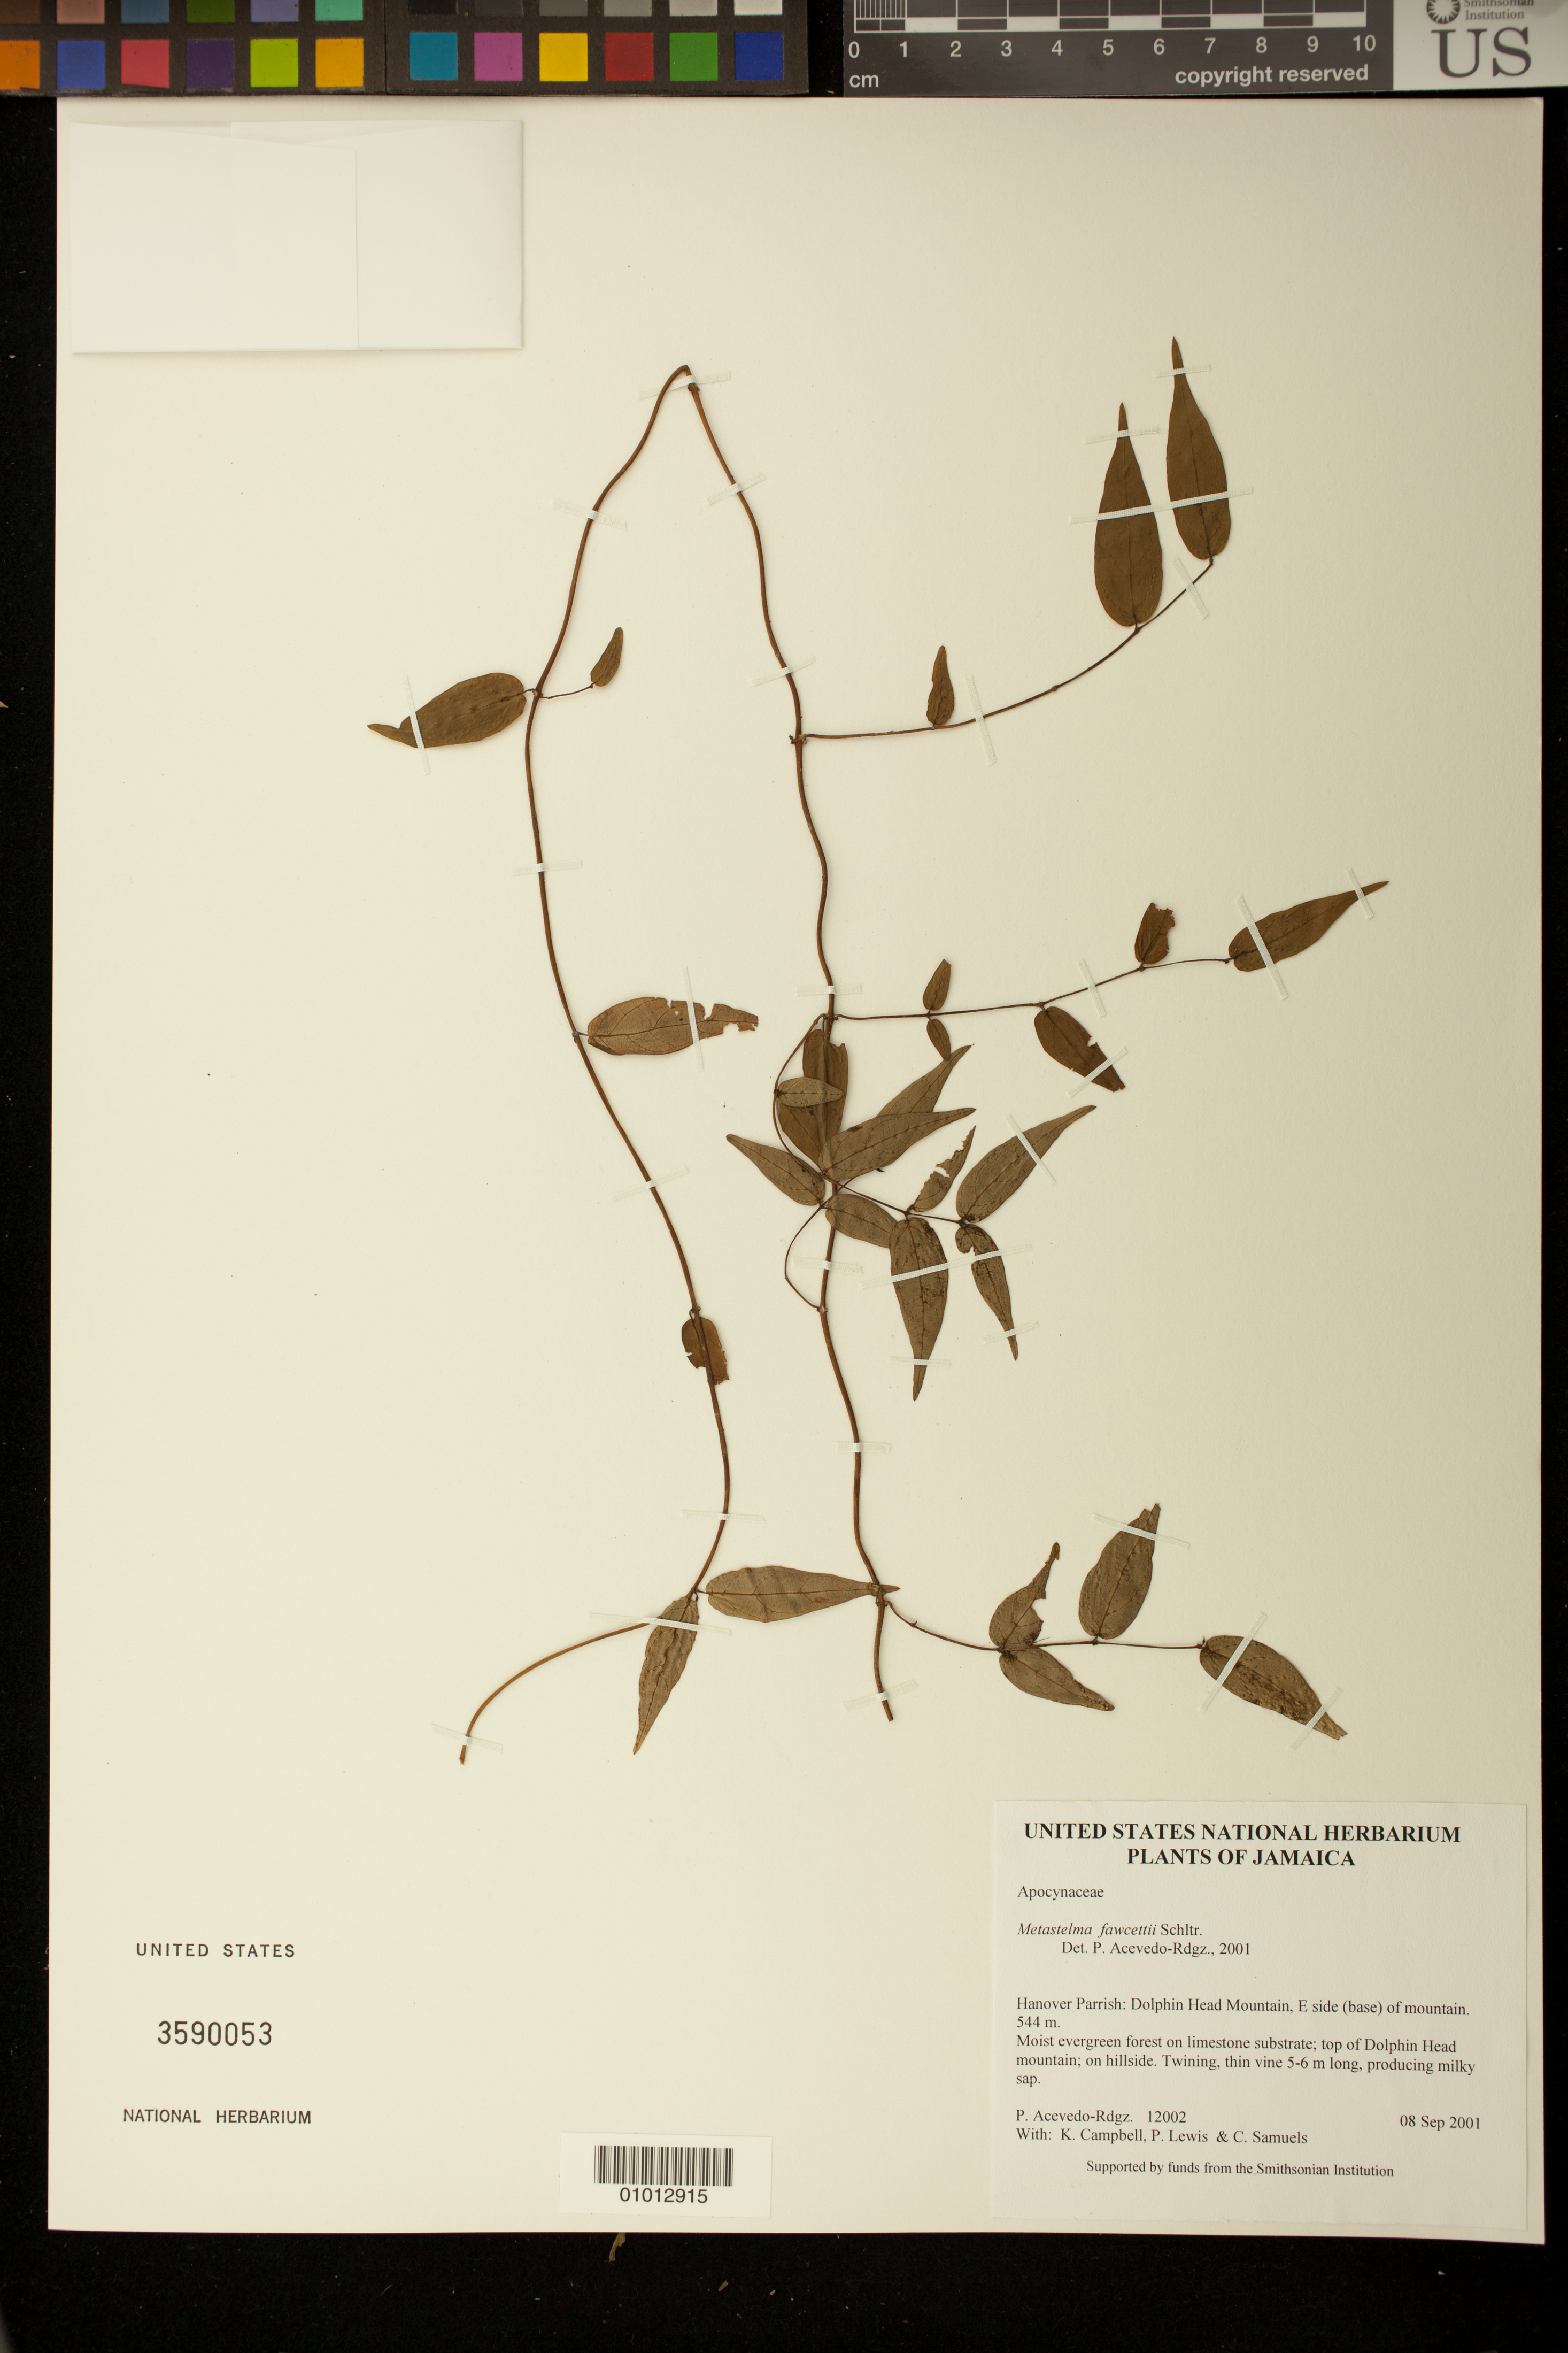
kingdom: Plantae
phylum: Tracheophyta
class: Magnoliopsida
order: Gentianales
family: Apocynaceae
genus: Metastelma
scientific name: Metastelma fawcettii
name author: Schltr.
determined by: Acevedo-Rodríguez, P., (BOT), Smithsonian Institution - National Museum of Natural History (UNITED STATES)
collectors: P. Acevedo-Rodr., K. Campbell, P. Lewis & C. Samuels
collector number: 12002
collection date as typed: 08 Sep 2001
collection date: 2001-09-08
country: Jamaica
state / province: Hanover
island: Jamaica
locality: Hanover Parrish: Dolphin Head Mountain, E side (base) of mountain.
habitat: Moist evergreen forest on limestone substrate; top of Dolphin Head mountain; on hillside.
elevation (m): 544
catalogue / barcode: US 3590053